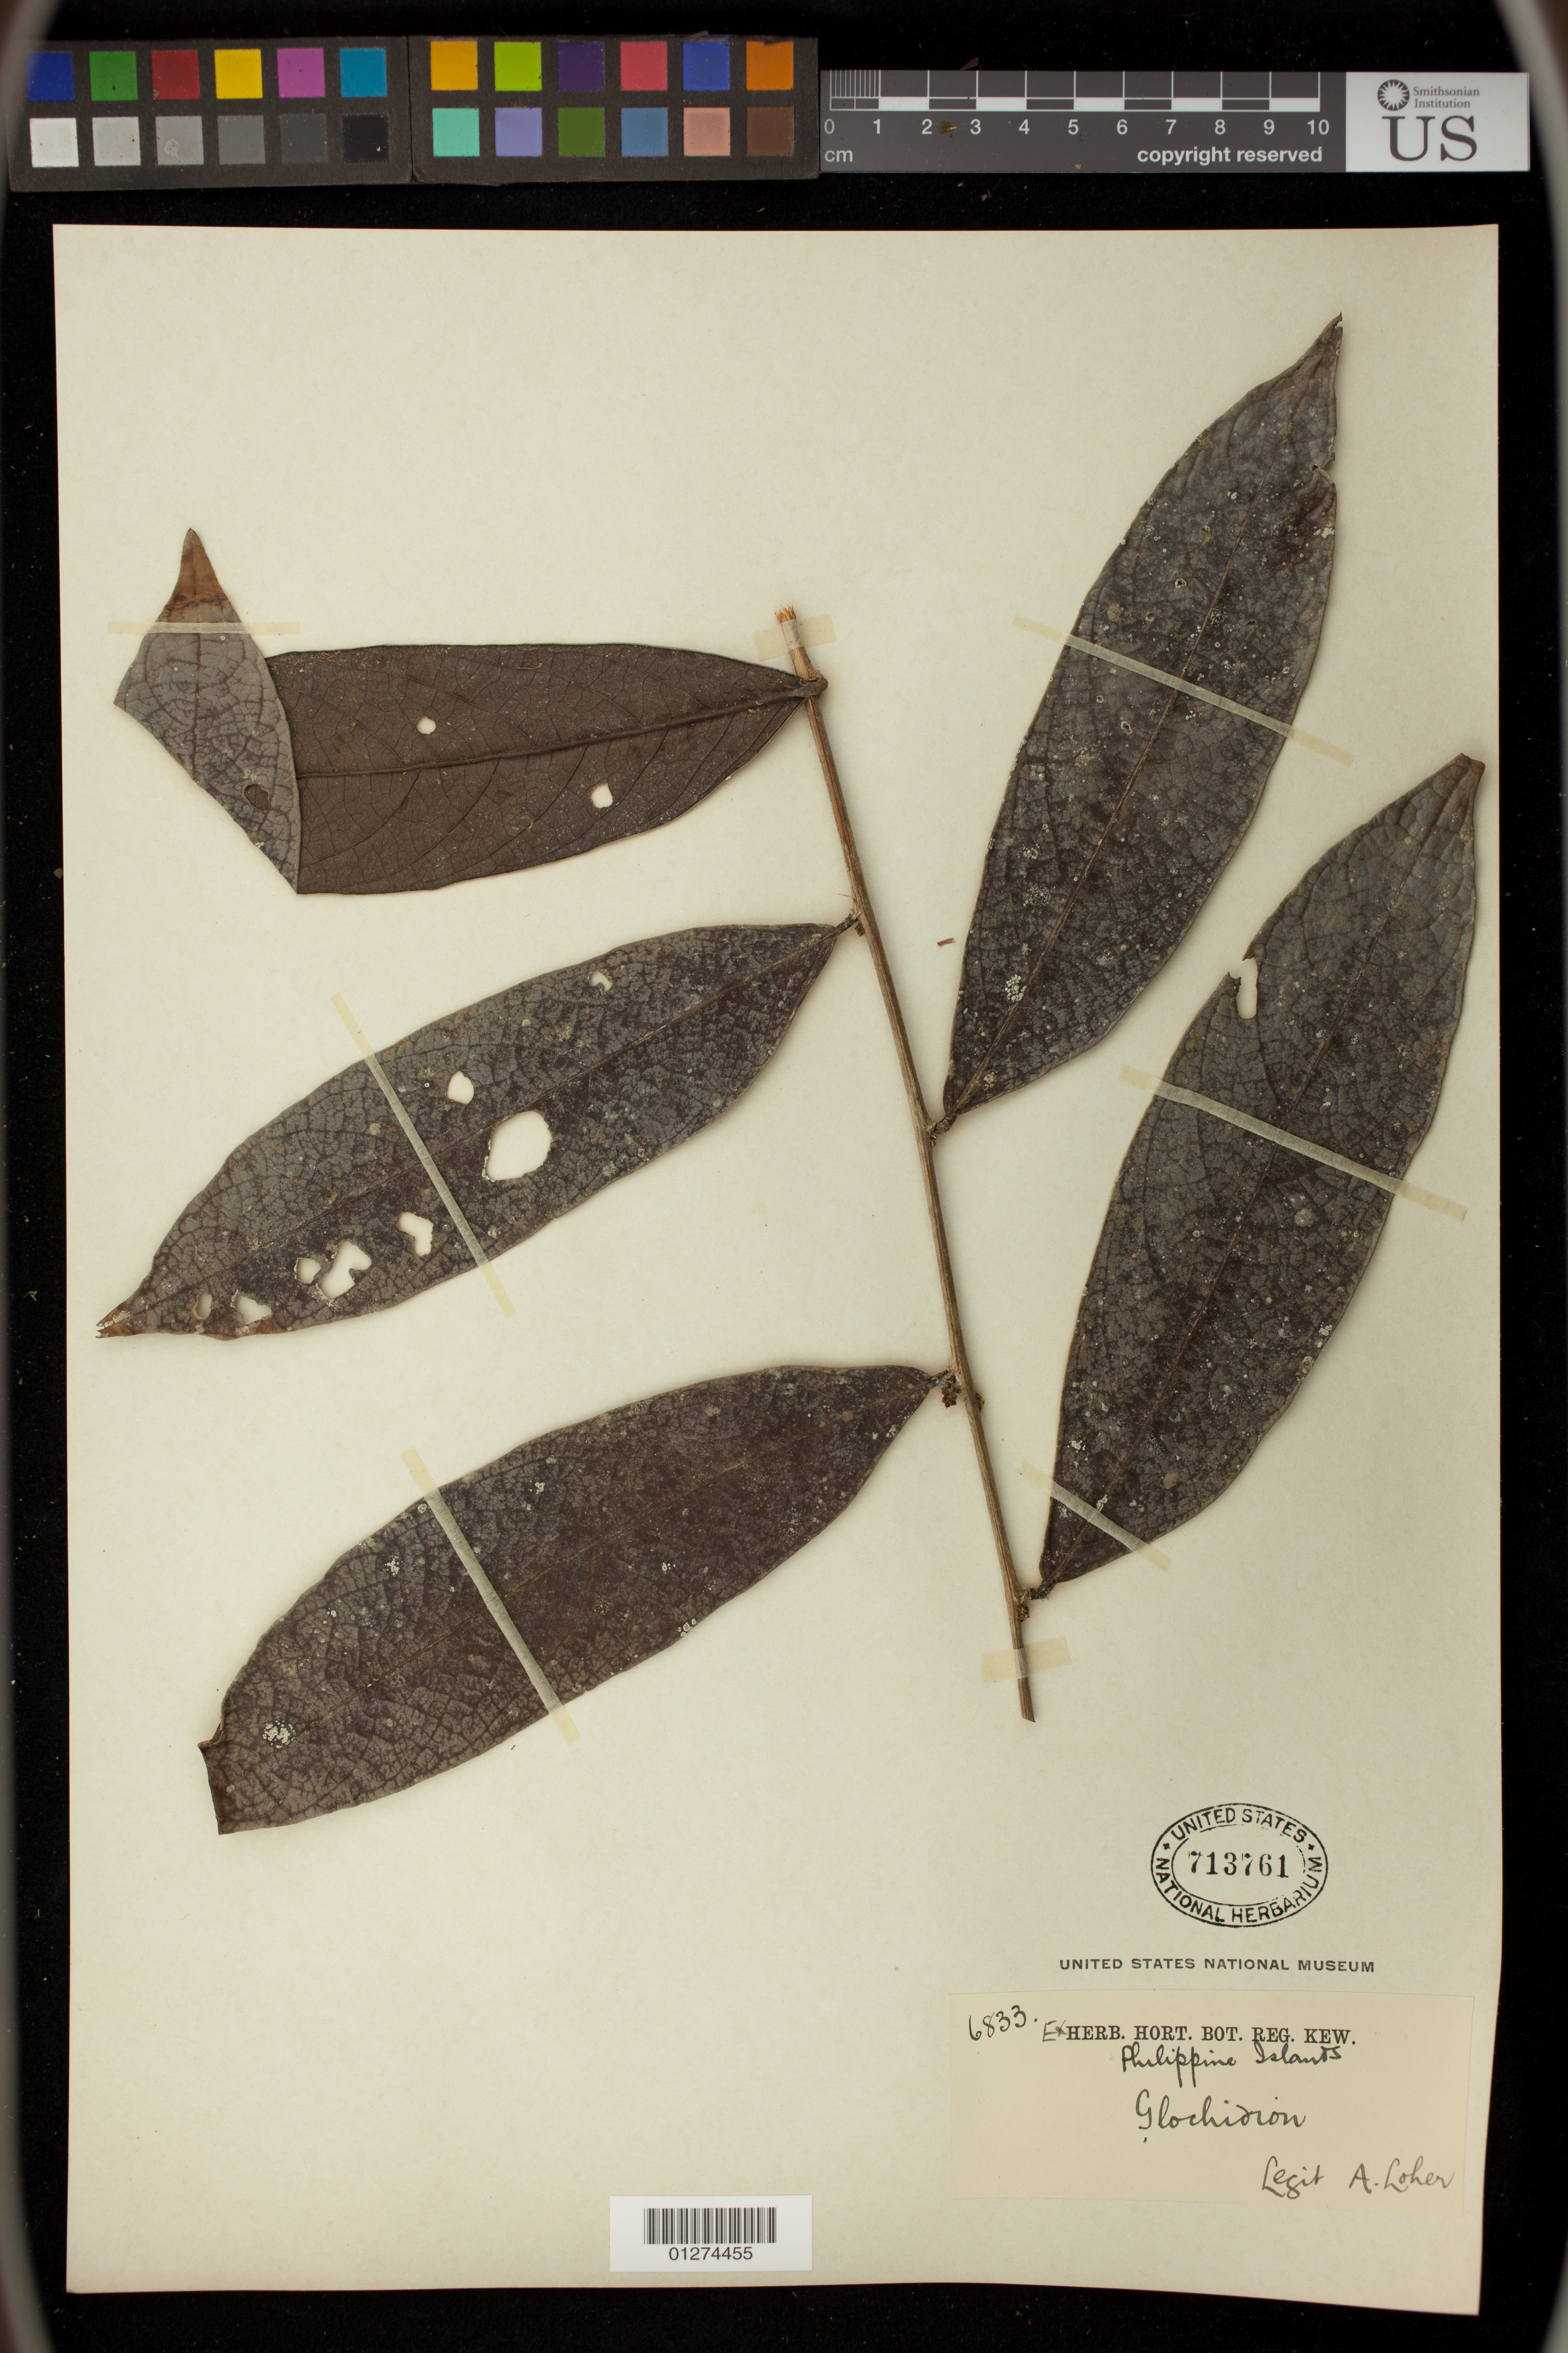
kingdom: Plantae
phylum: Tracheophyta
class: Magnoliopsida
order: Malpighiales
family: Phyllanthaceae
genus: Glochidion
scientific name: Glochidion sp.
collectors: A. Loher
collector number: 6833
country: Philippines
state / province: Central Luzon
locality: Mariveles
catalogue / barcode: US 713761